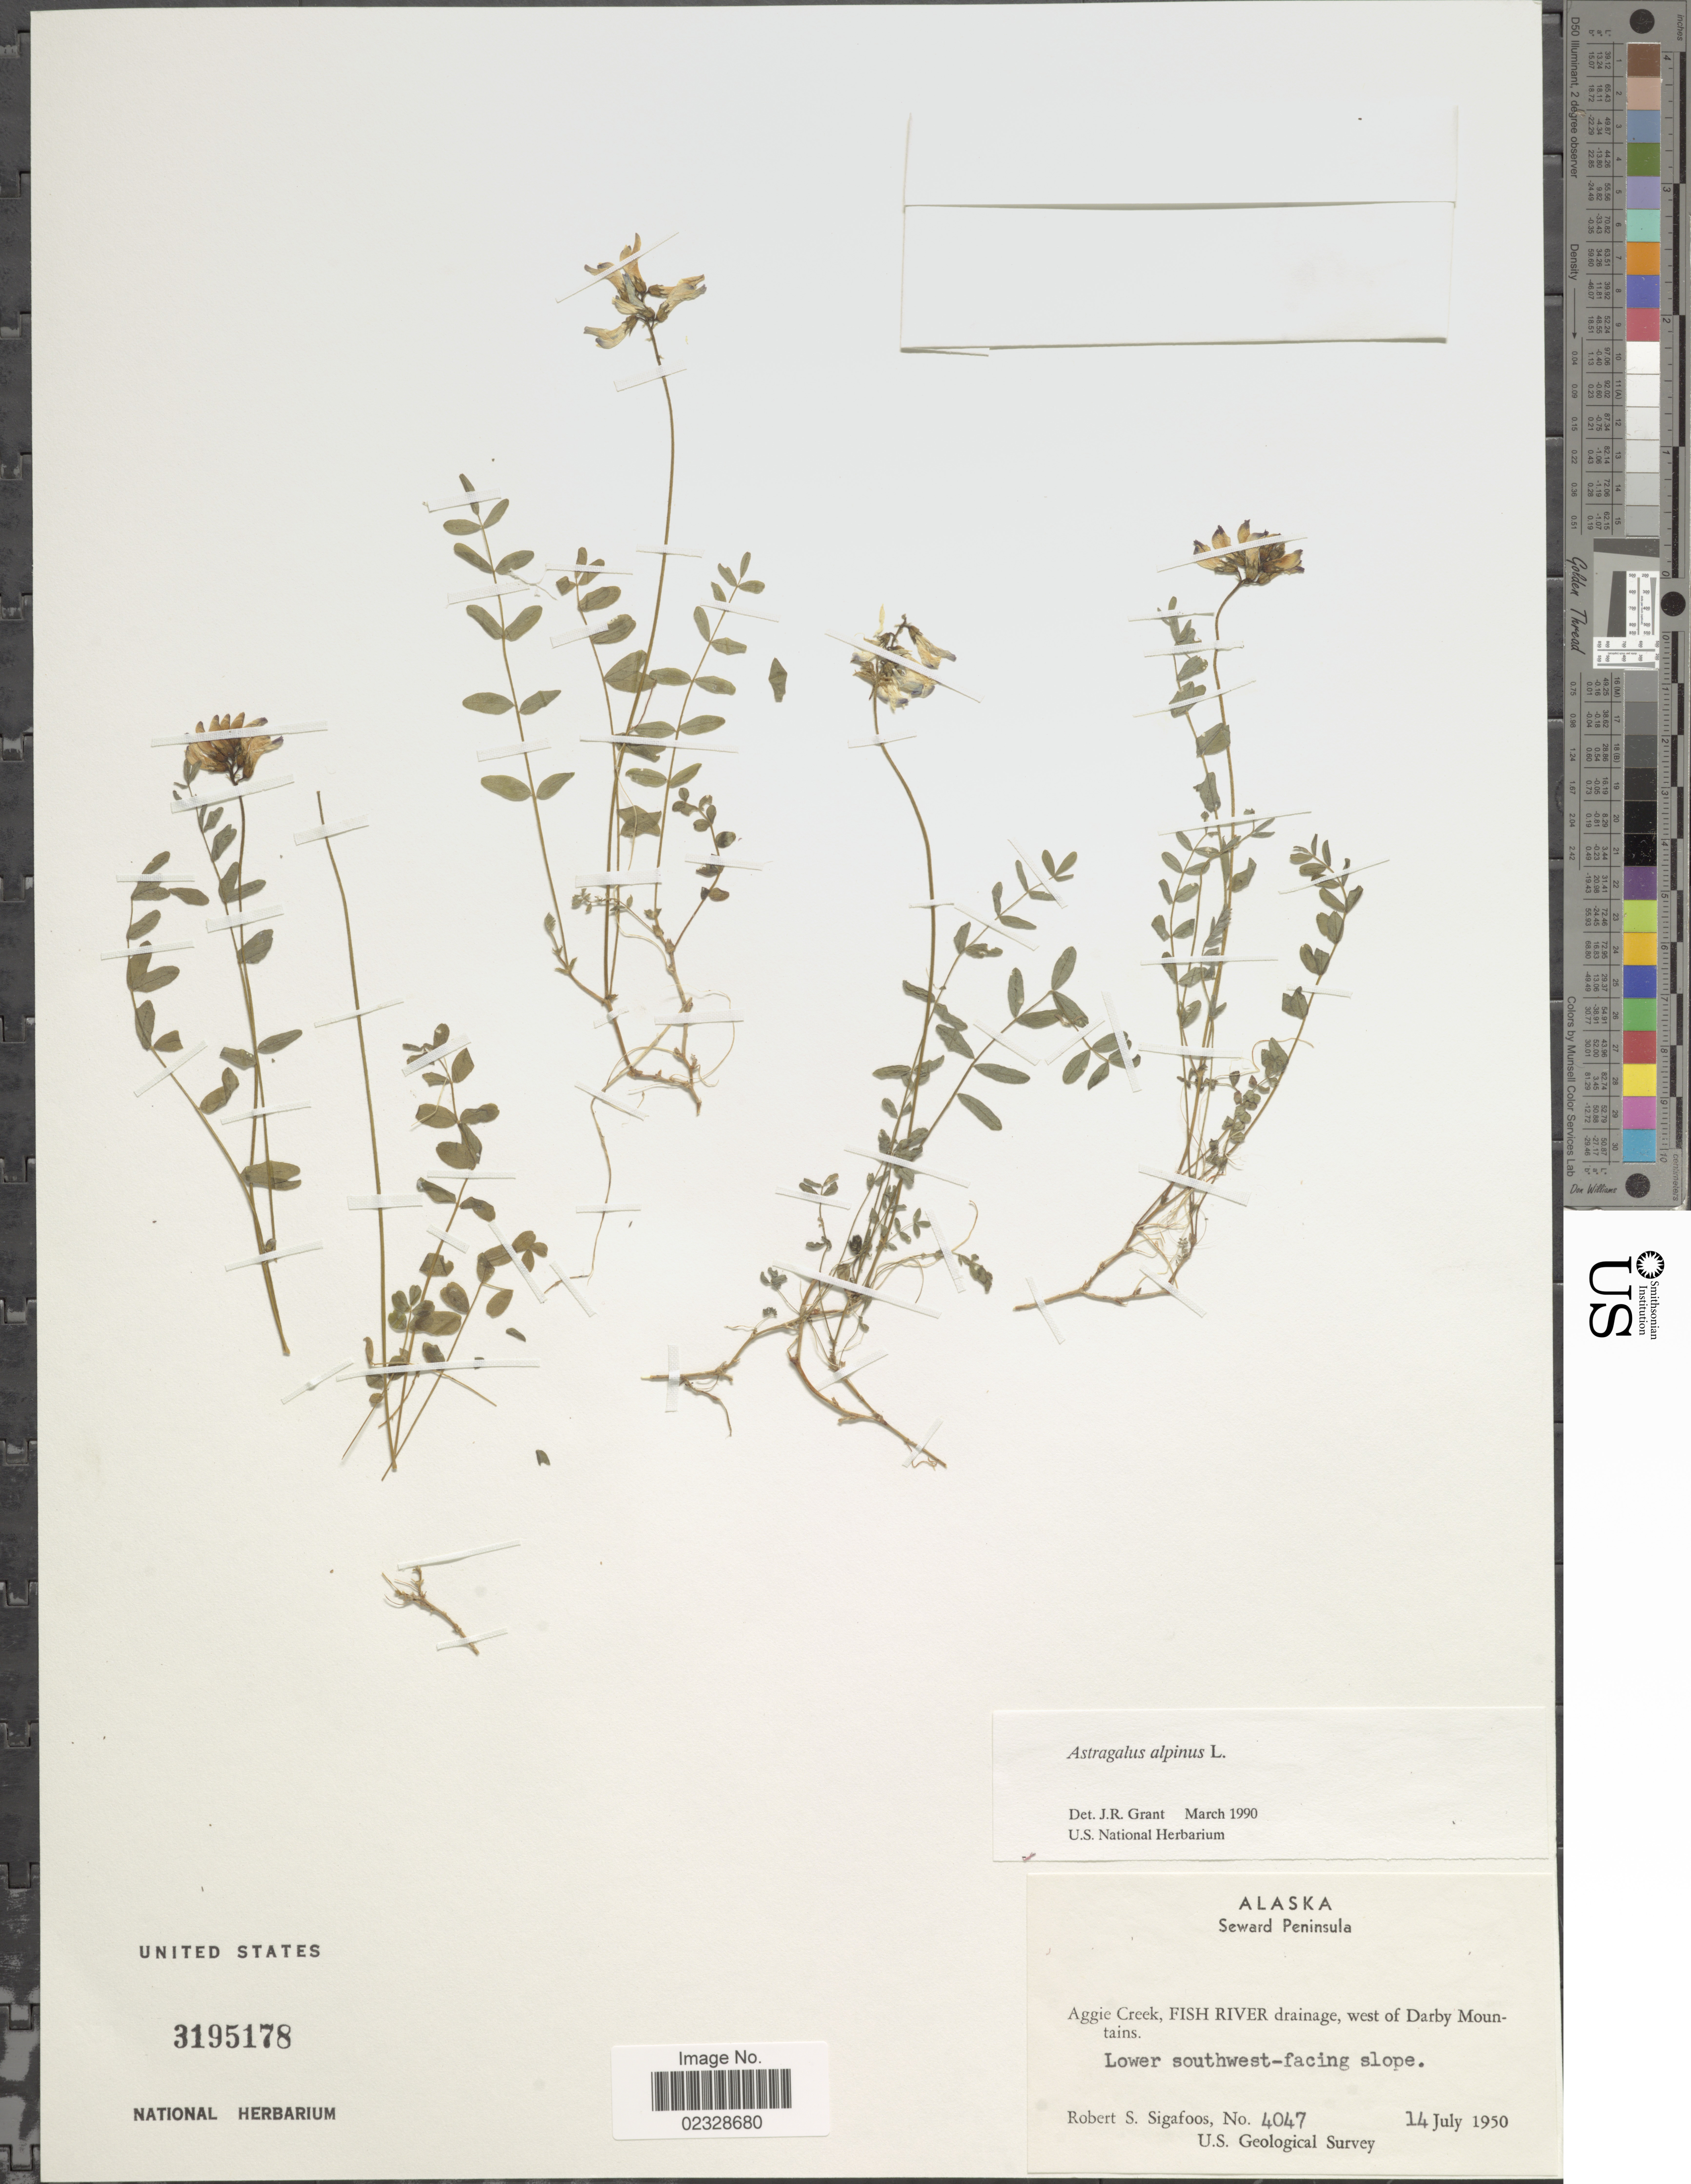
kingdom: Plantae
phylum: Tracheophyta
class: Magnoliopsida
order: Fabales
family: Fabaceae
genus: Astragalus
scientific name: Astragalus alpinus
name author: L.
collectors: R. Sigafoos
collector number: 4047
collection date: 1950-07-14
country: United States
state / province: Alaska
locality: Seward Peninsula, Aggie Creek, Fish River drainage, west of Darby Mountains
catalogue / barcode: US 3195178